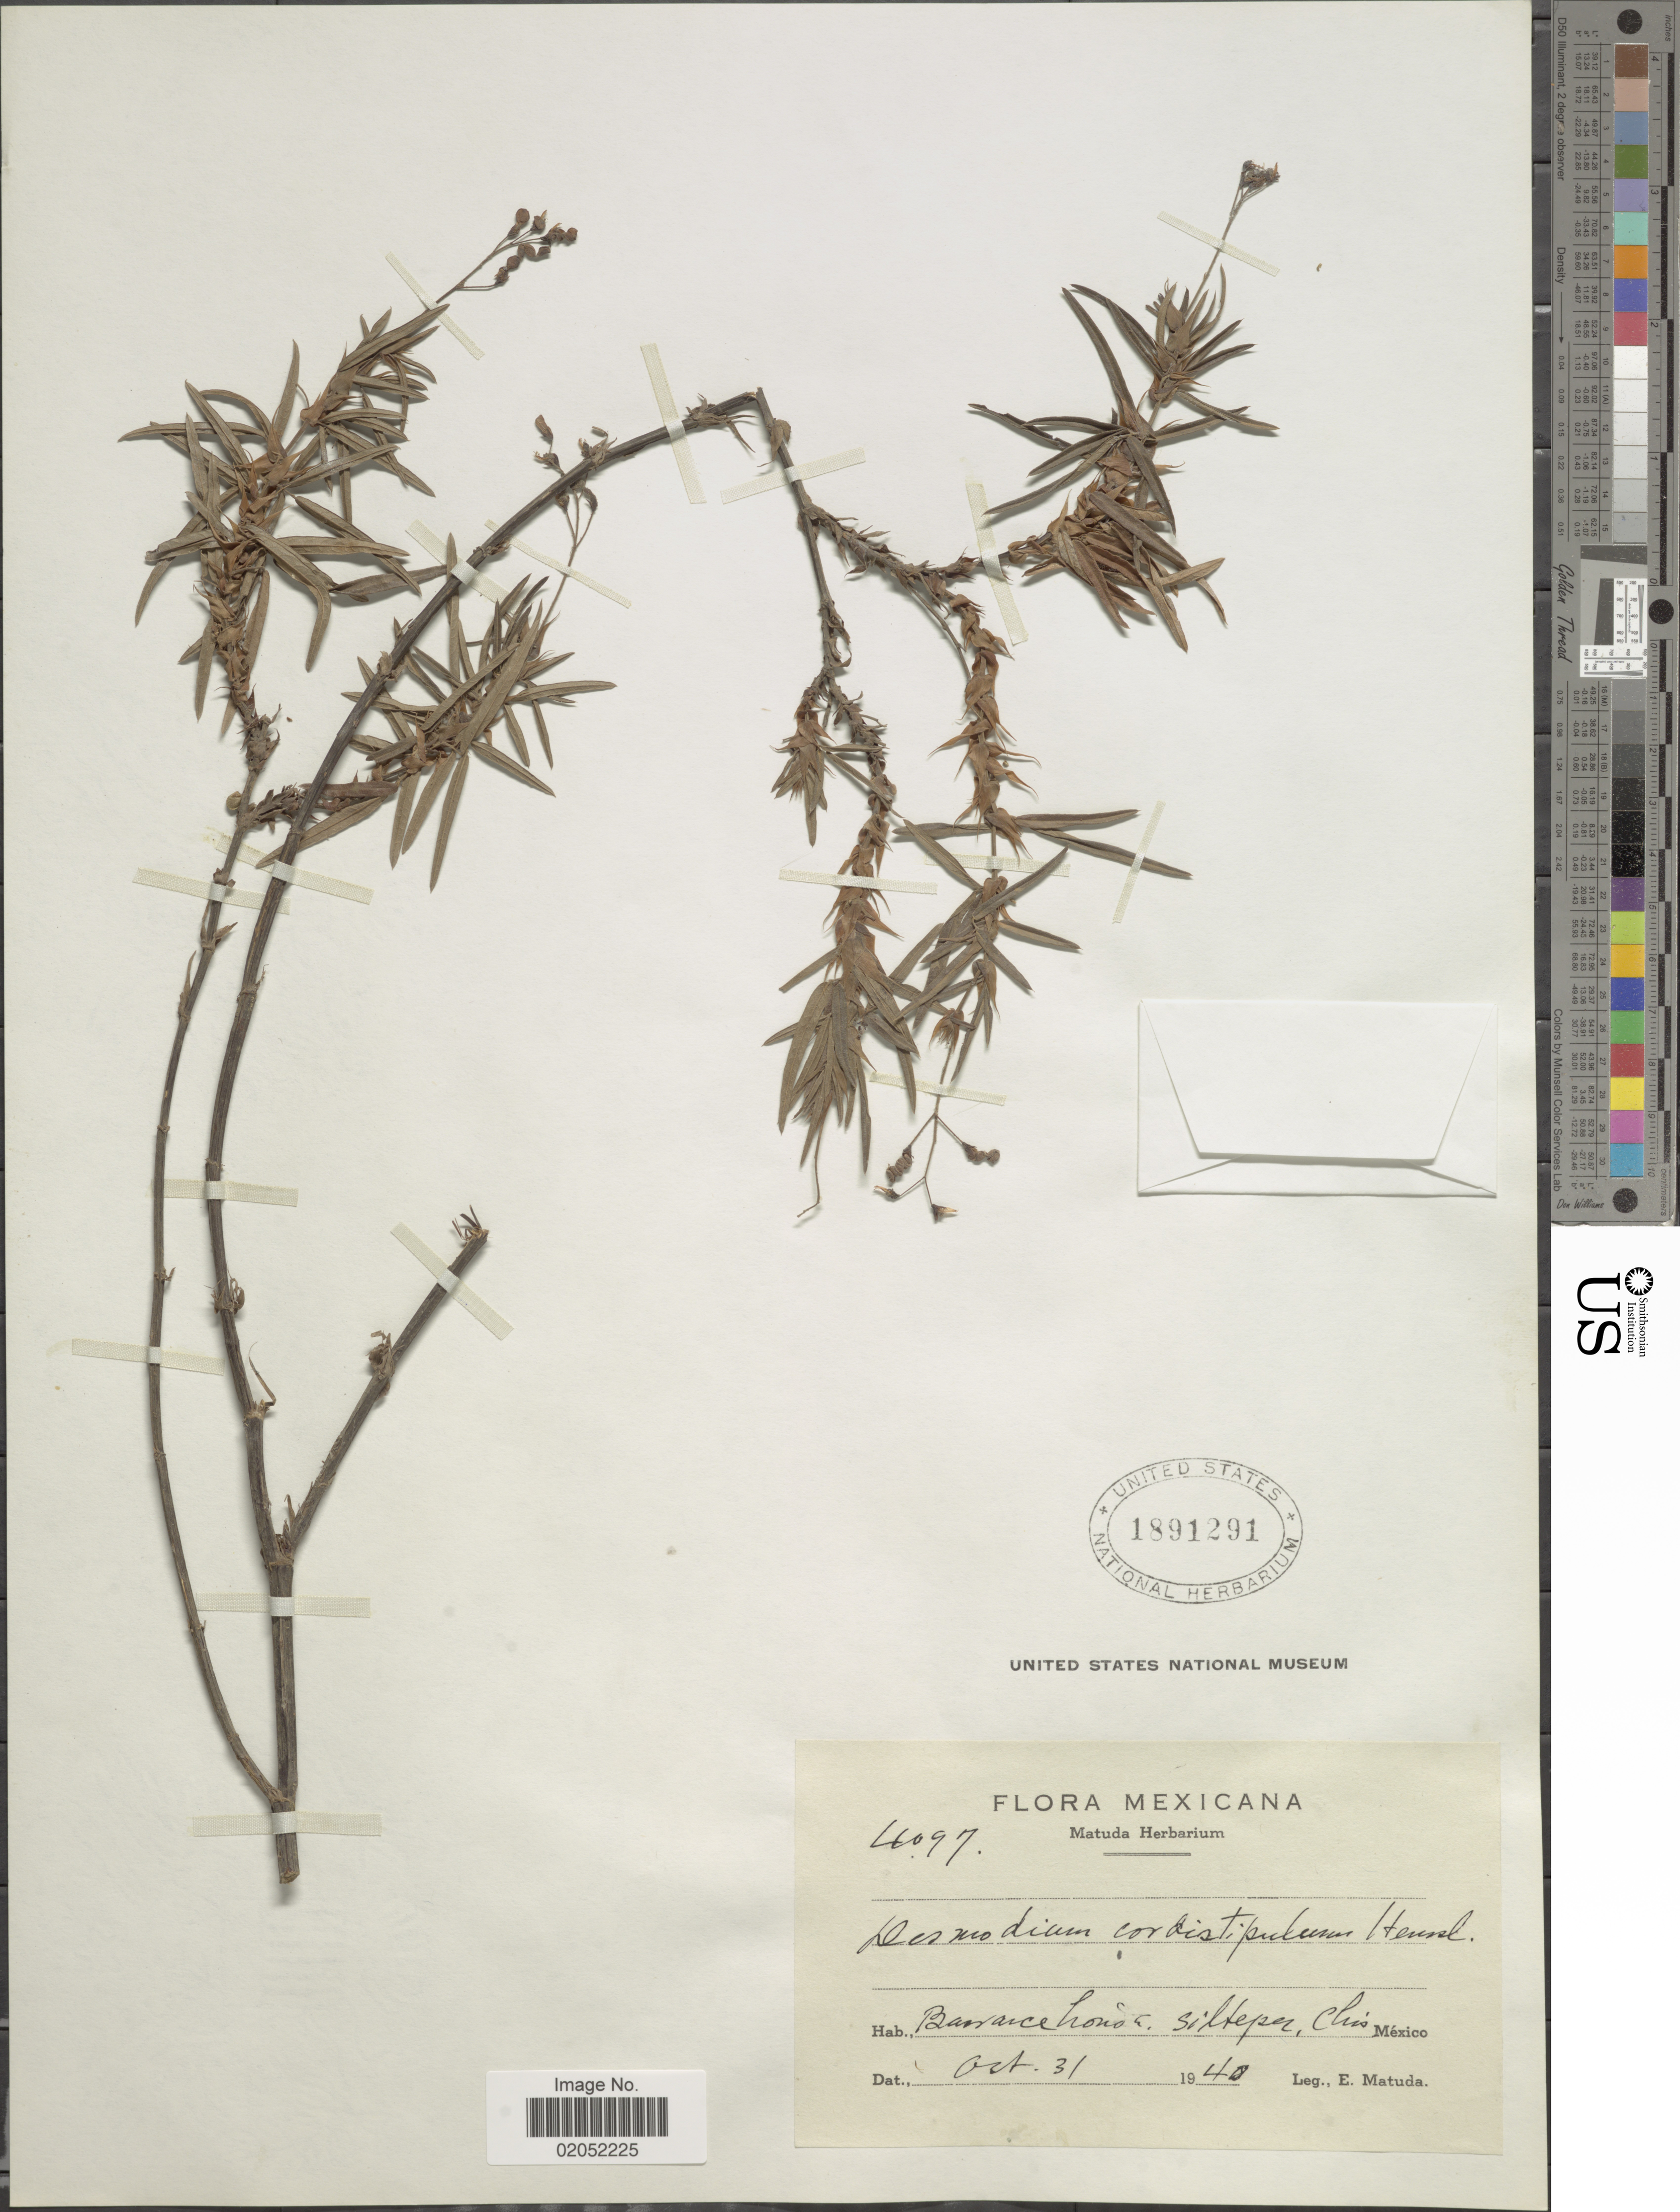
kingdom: Plantae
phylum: Tracheophyta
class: Magnoliopsida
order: Fabales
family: Fabaceae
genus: Desmodium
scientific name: Desmodium cordistipulum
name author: Hemsl.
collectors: E. Matuda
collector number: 4097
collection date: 1940-10-31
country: Mexico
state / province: Chiapas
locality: Barrancahonos, Siltepec, Chis.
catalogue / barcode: US 1891291